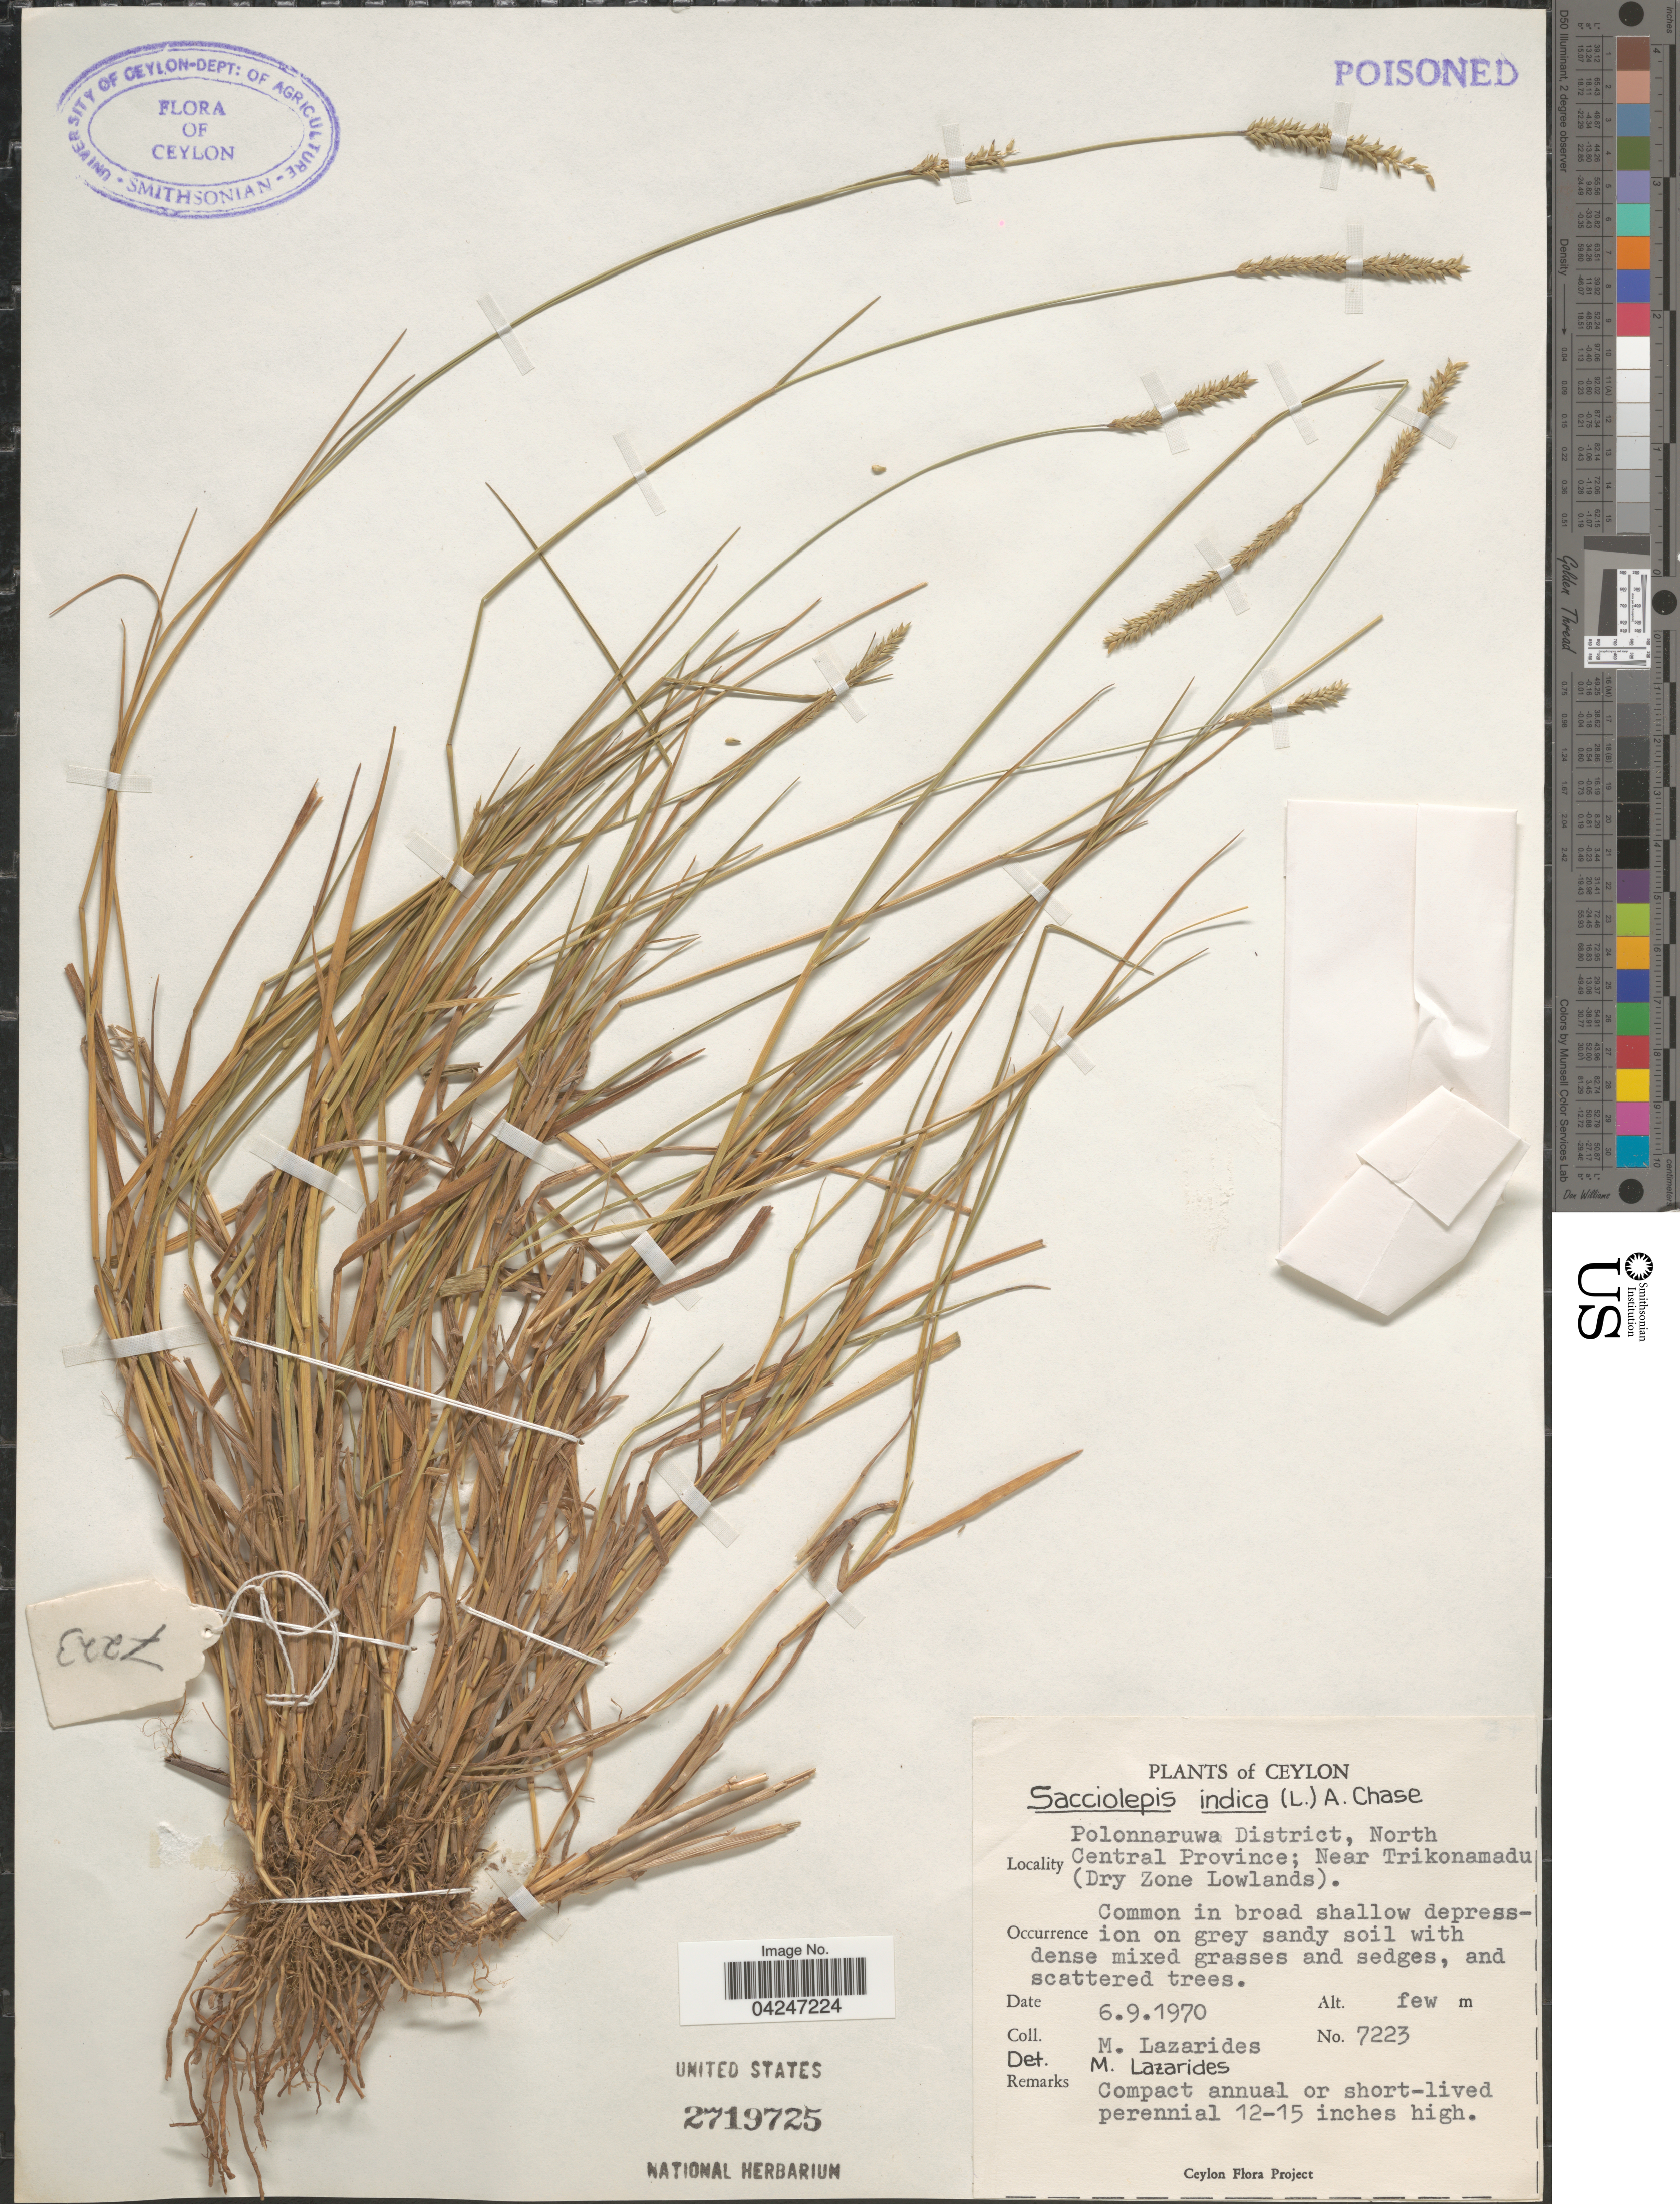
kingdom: Plantae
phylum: Tracheophyta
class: Liliopsida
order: Poales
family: Poaceae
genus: Sacciolepis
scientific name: Sacciolepis indica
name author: (L.) Chase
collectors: M. Lazarides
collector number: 7223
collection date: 1970-09-06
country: Sri Lanka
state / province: North Central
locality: Ceylon. Polonnaruwa District; Near Trikonamadu (Dry Zone Lowlands).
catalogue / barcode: US 2719725